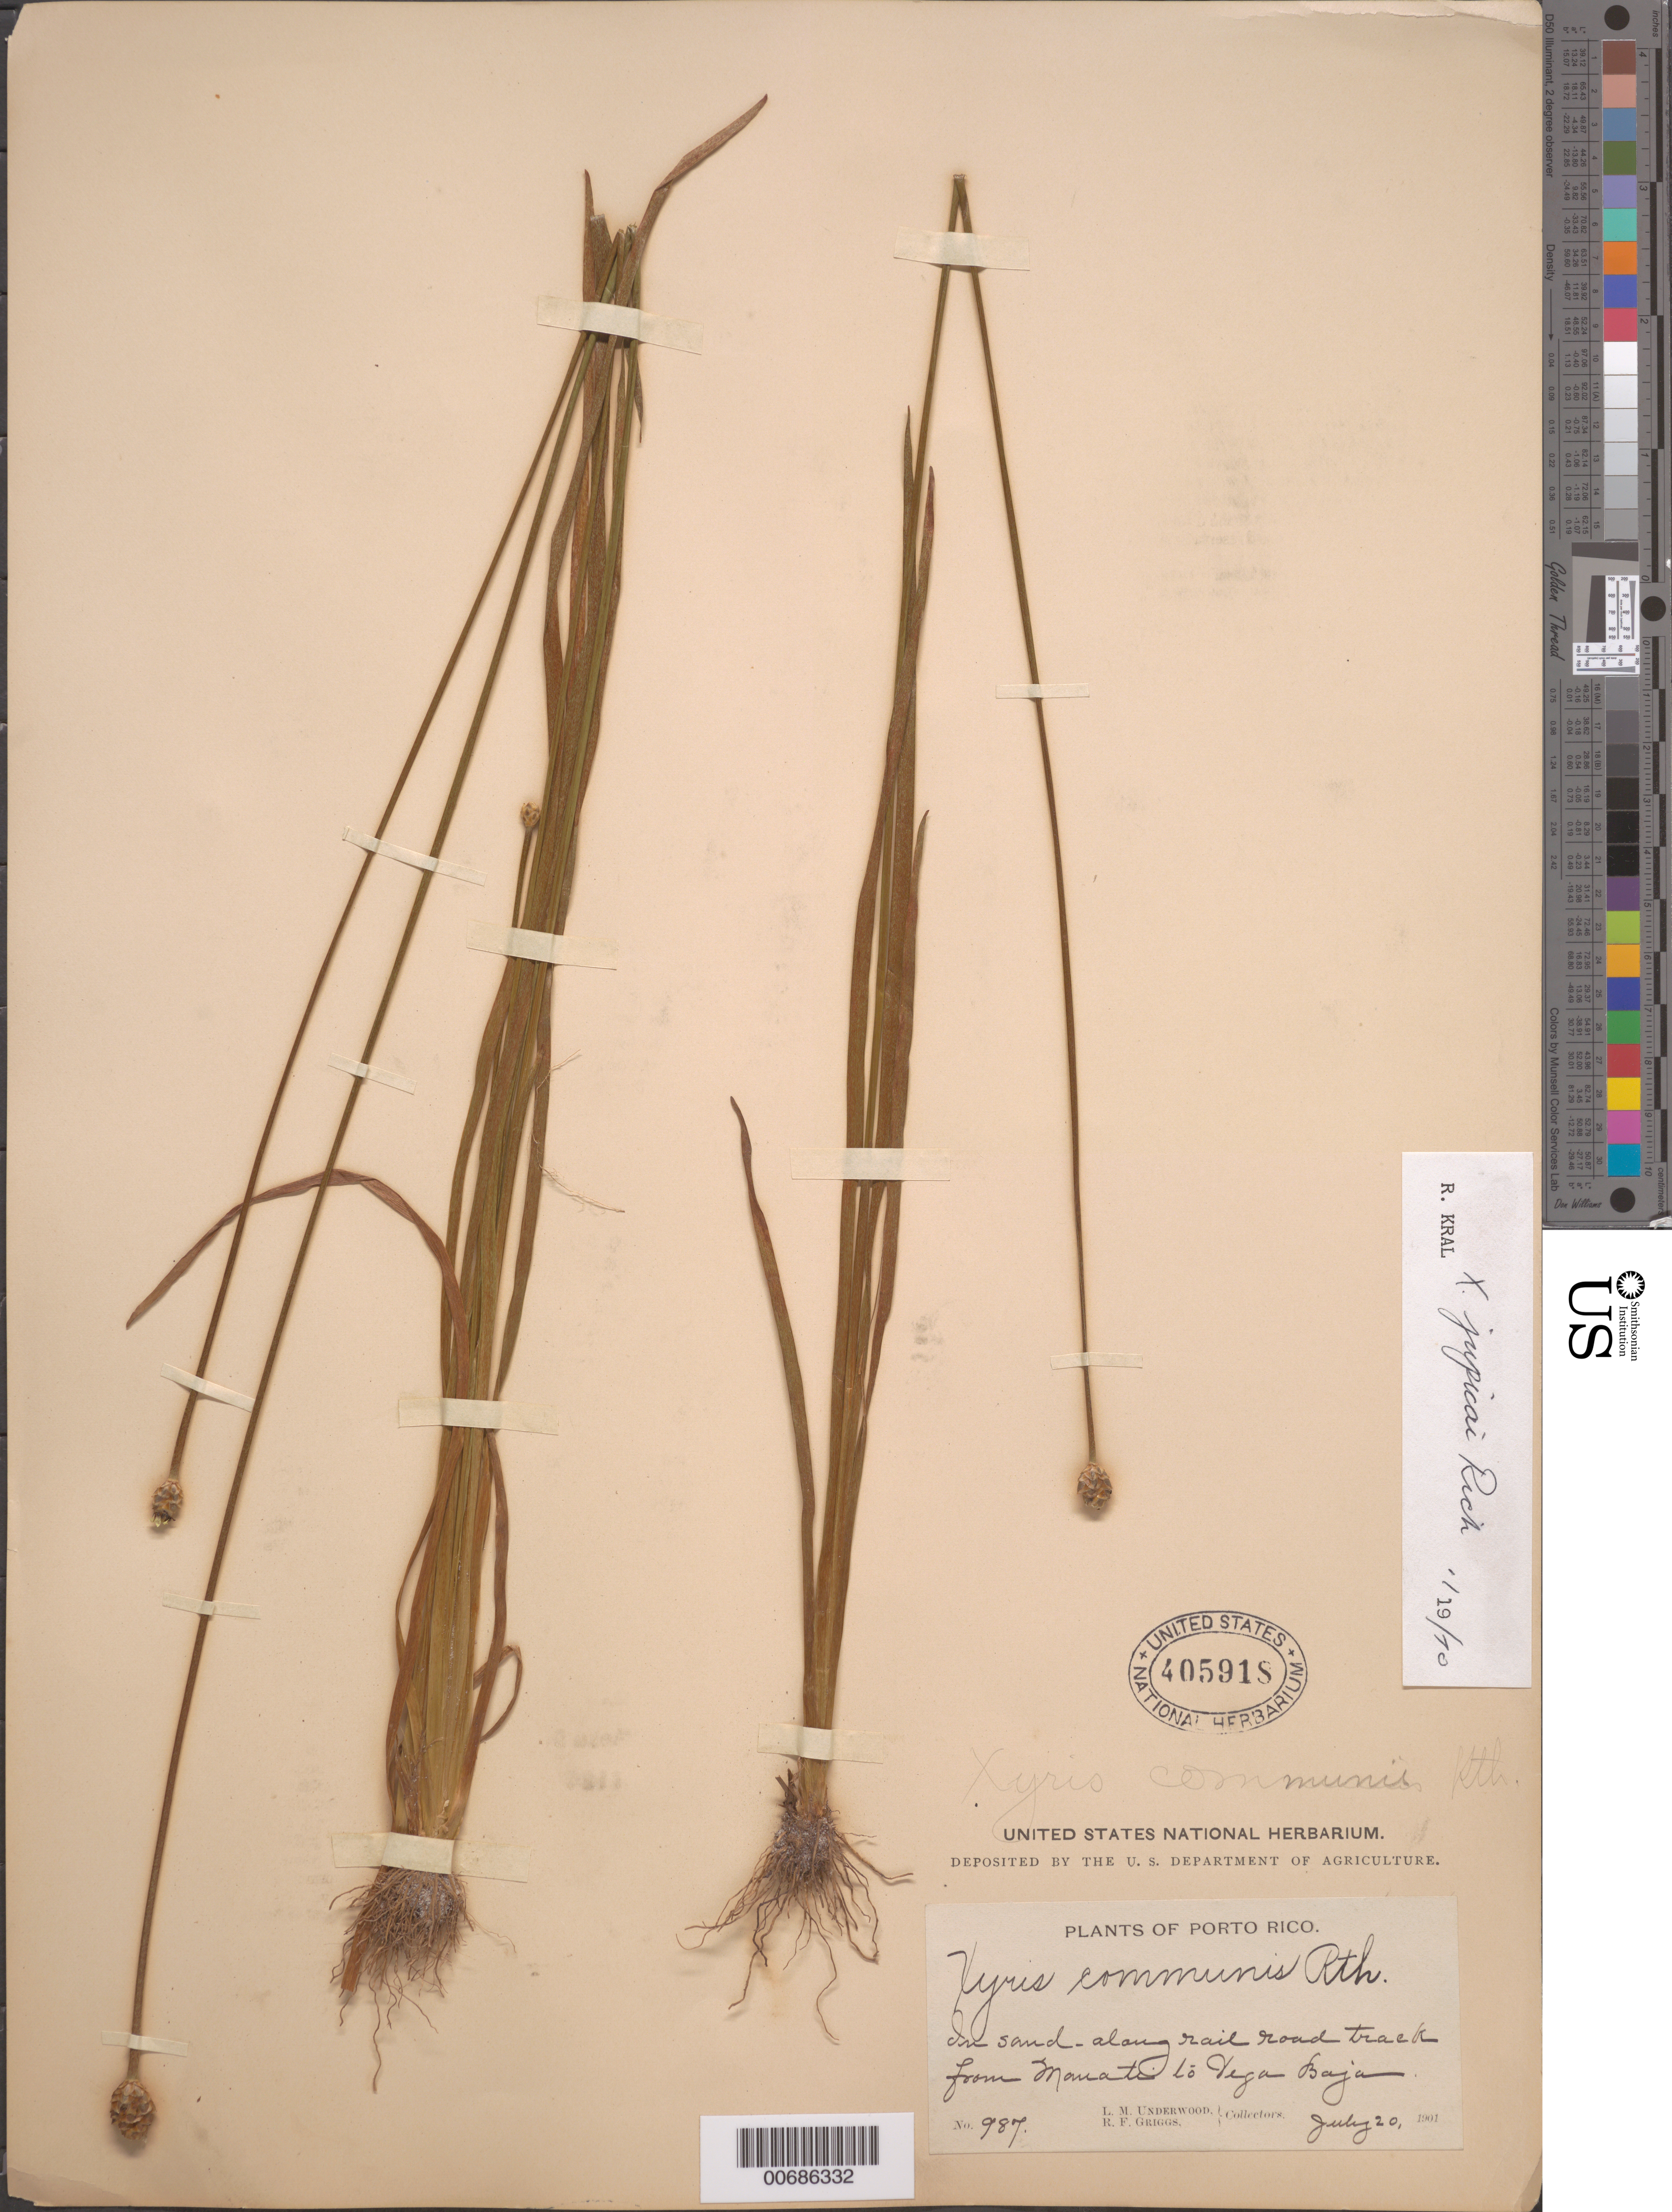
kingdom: Plantae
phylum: Tracheophyta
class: Liliopsida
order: Poales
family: Xyridaceae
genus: Xyris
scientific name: Xyris jupicai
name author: Rich.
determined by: Kral, Robert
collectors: L. M. Underwood & R. F. Griggs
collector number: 987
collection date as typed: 20 Jul 1901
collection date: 1901-07-20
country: Puerto Rico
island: Greater Antilles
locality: Along railroad track from Manati to Vega Baja.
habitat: In Sand along railroad.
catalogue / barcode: US 405918